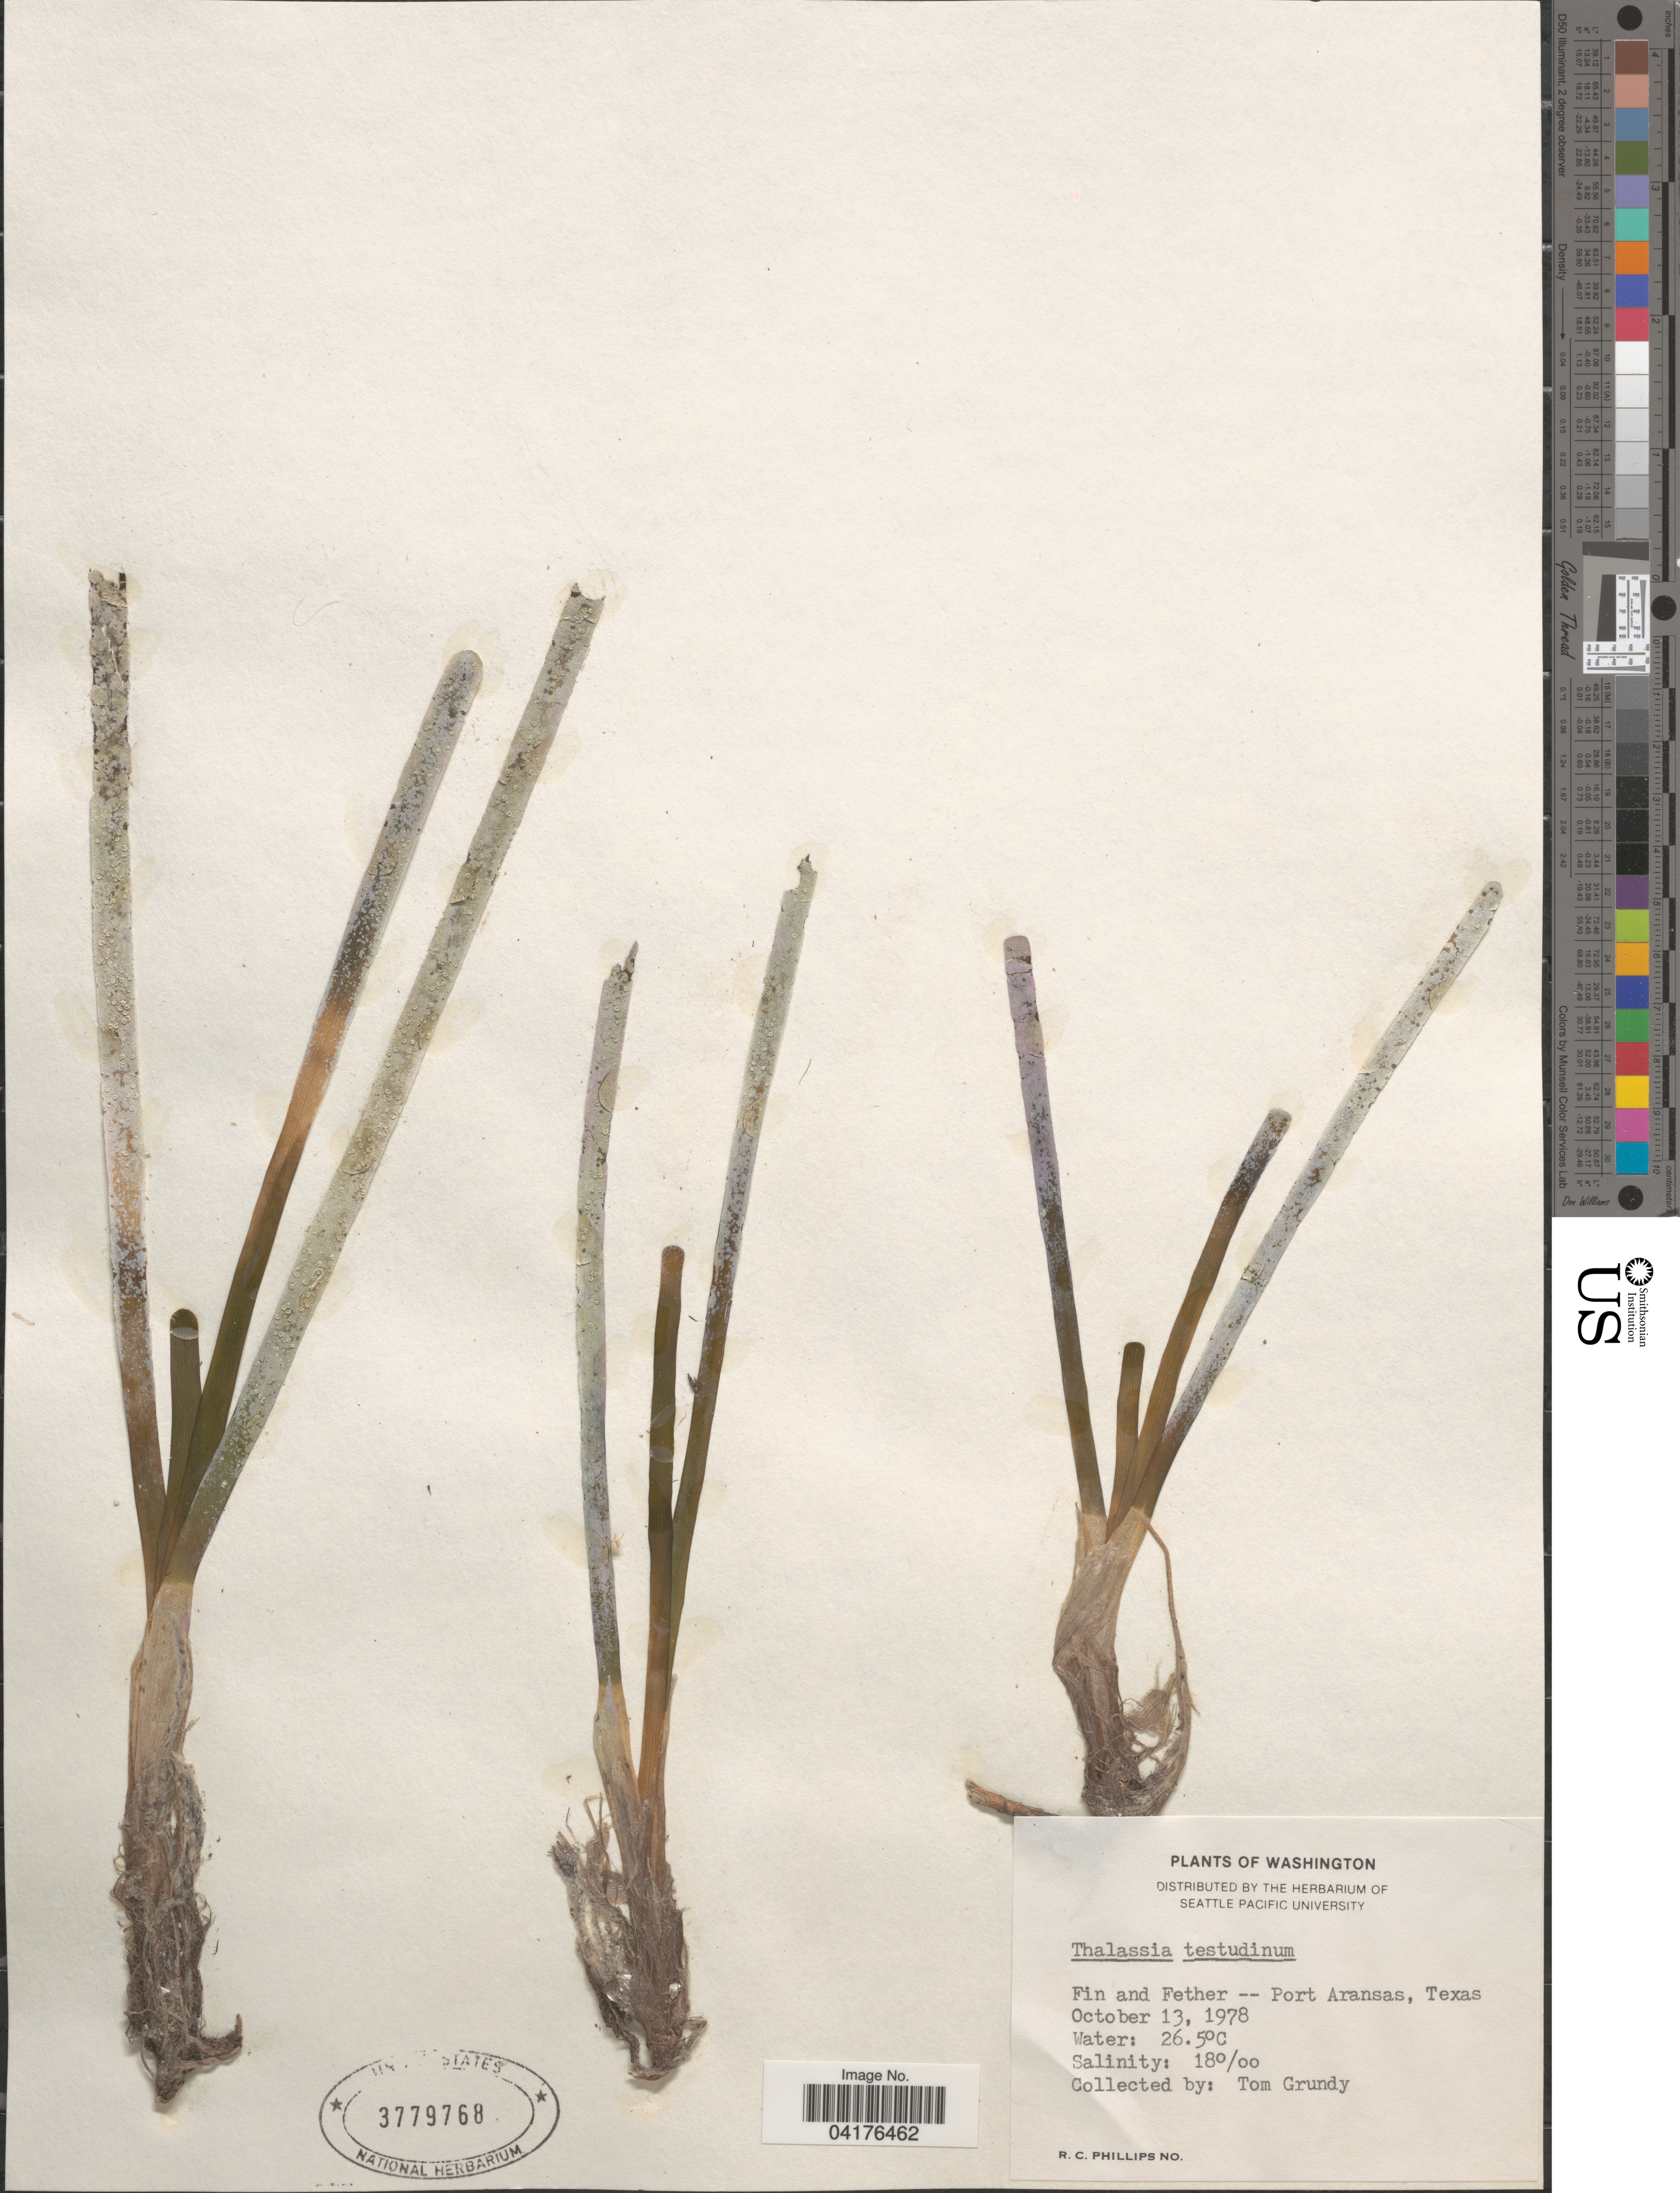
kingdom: Plantae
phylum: Tracheophyta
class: Liliopsida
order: Alismatales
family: Hydrocharitaceae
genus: Thalassia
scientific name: Thalassia testudinum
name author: Banks & Sol. ex K.D. Koenig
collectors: T. Grundy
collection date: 1978-10-13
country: United States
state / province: Texas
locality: Fin and Fether -- Port Aransas.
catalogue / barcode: US 3779768